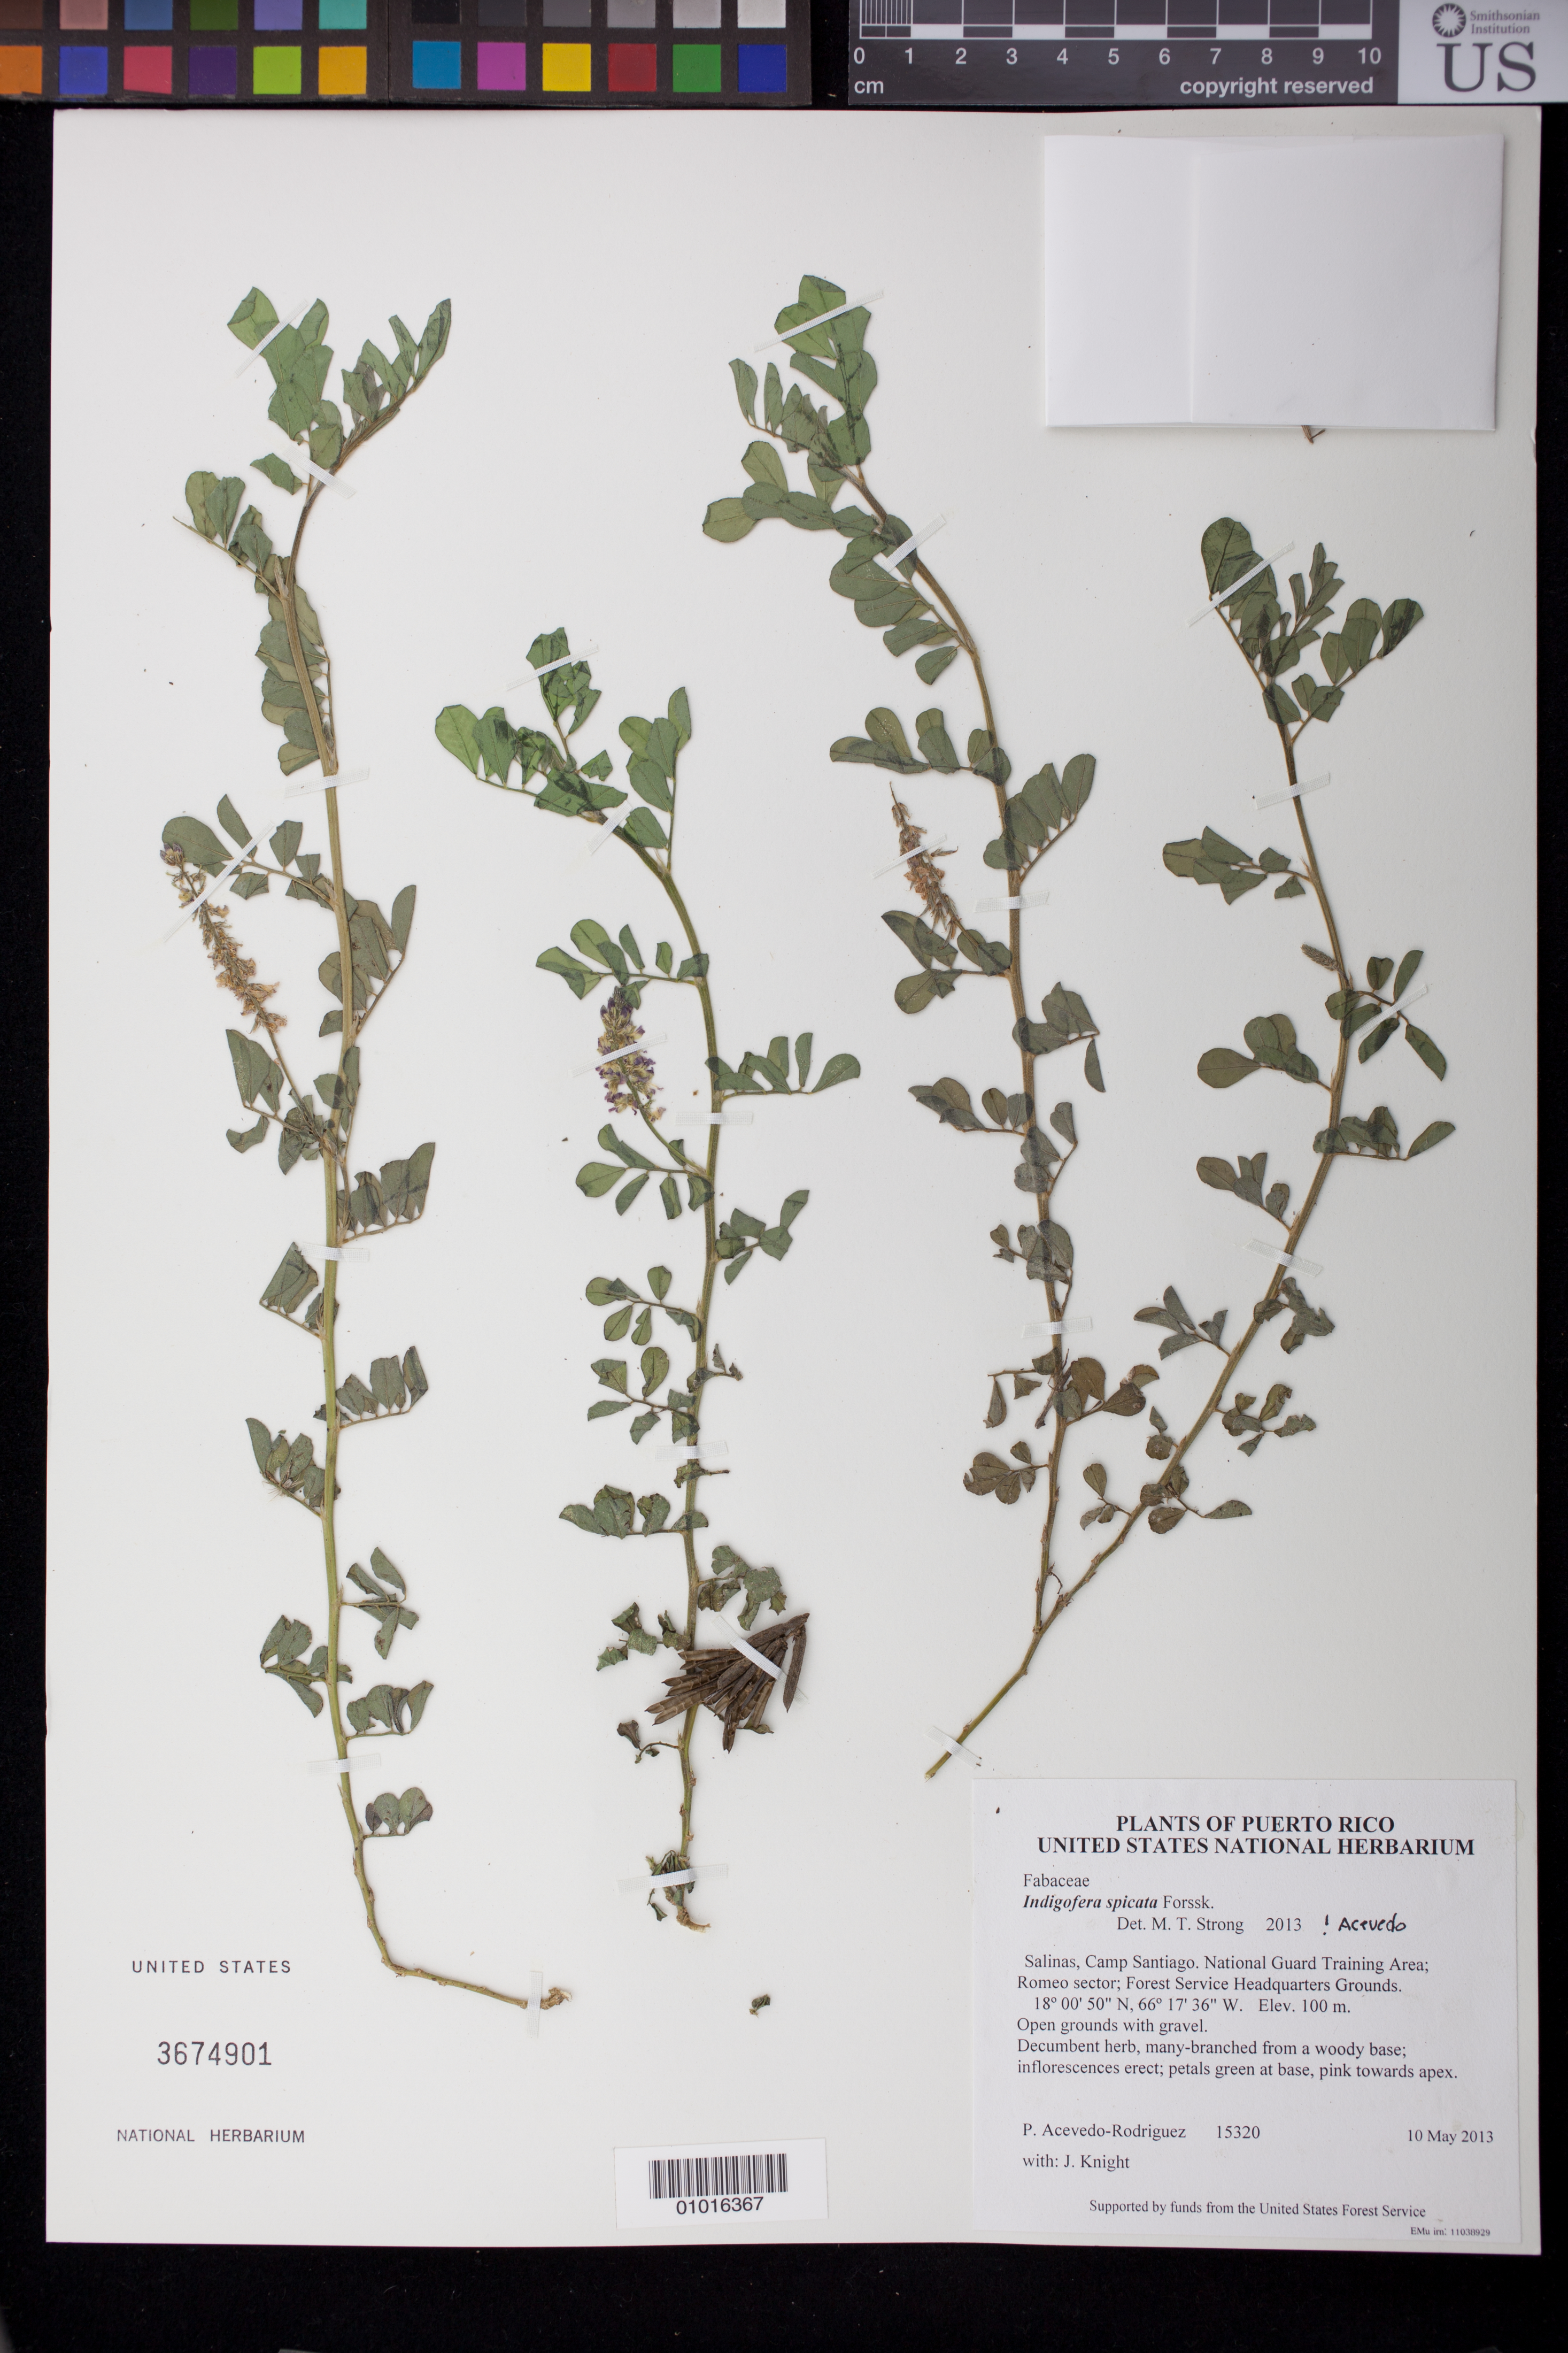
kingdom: Plantae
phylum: Tracheophyta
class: Magnoliopsida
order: Fabales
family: Fabaceae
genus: Indigofera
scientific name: Indigofera spicata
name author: Forssk.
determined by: Strong, M. T., (US), Smithsonian Institution - National Museum of Natural History (UNITED STATES)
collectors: P. Acevedo-Rodr. & J. Knight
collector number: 15320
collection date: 2013-05-10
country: Puerto Rico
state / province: Salinas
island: Puerto Rico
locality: Camp Santiago. National Guard Training Area; Romeo sector; Forest Service Headquarters Grounds.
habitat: Open grounds with gravel.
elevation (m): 100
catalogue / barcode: US 3674901